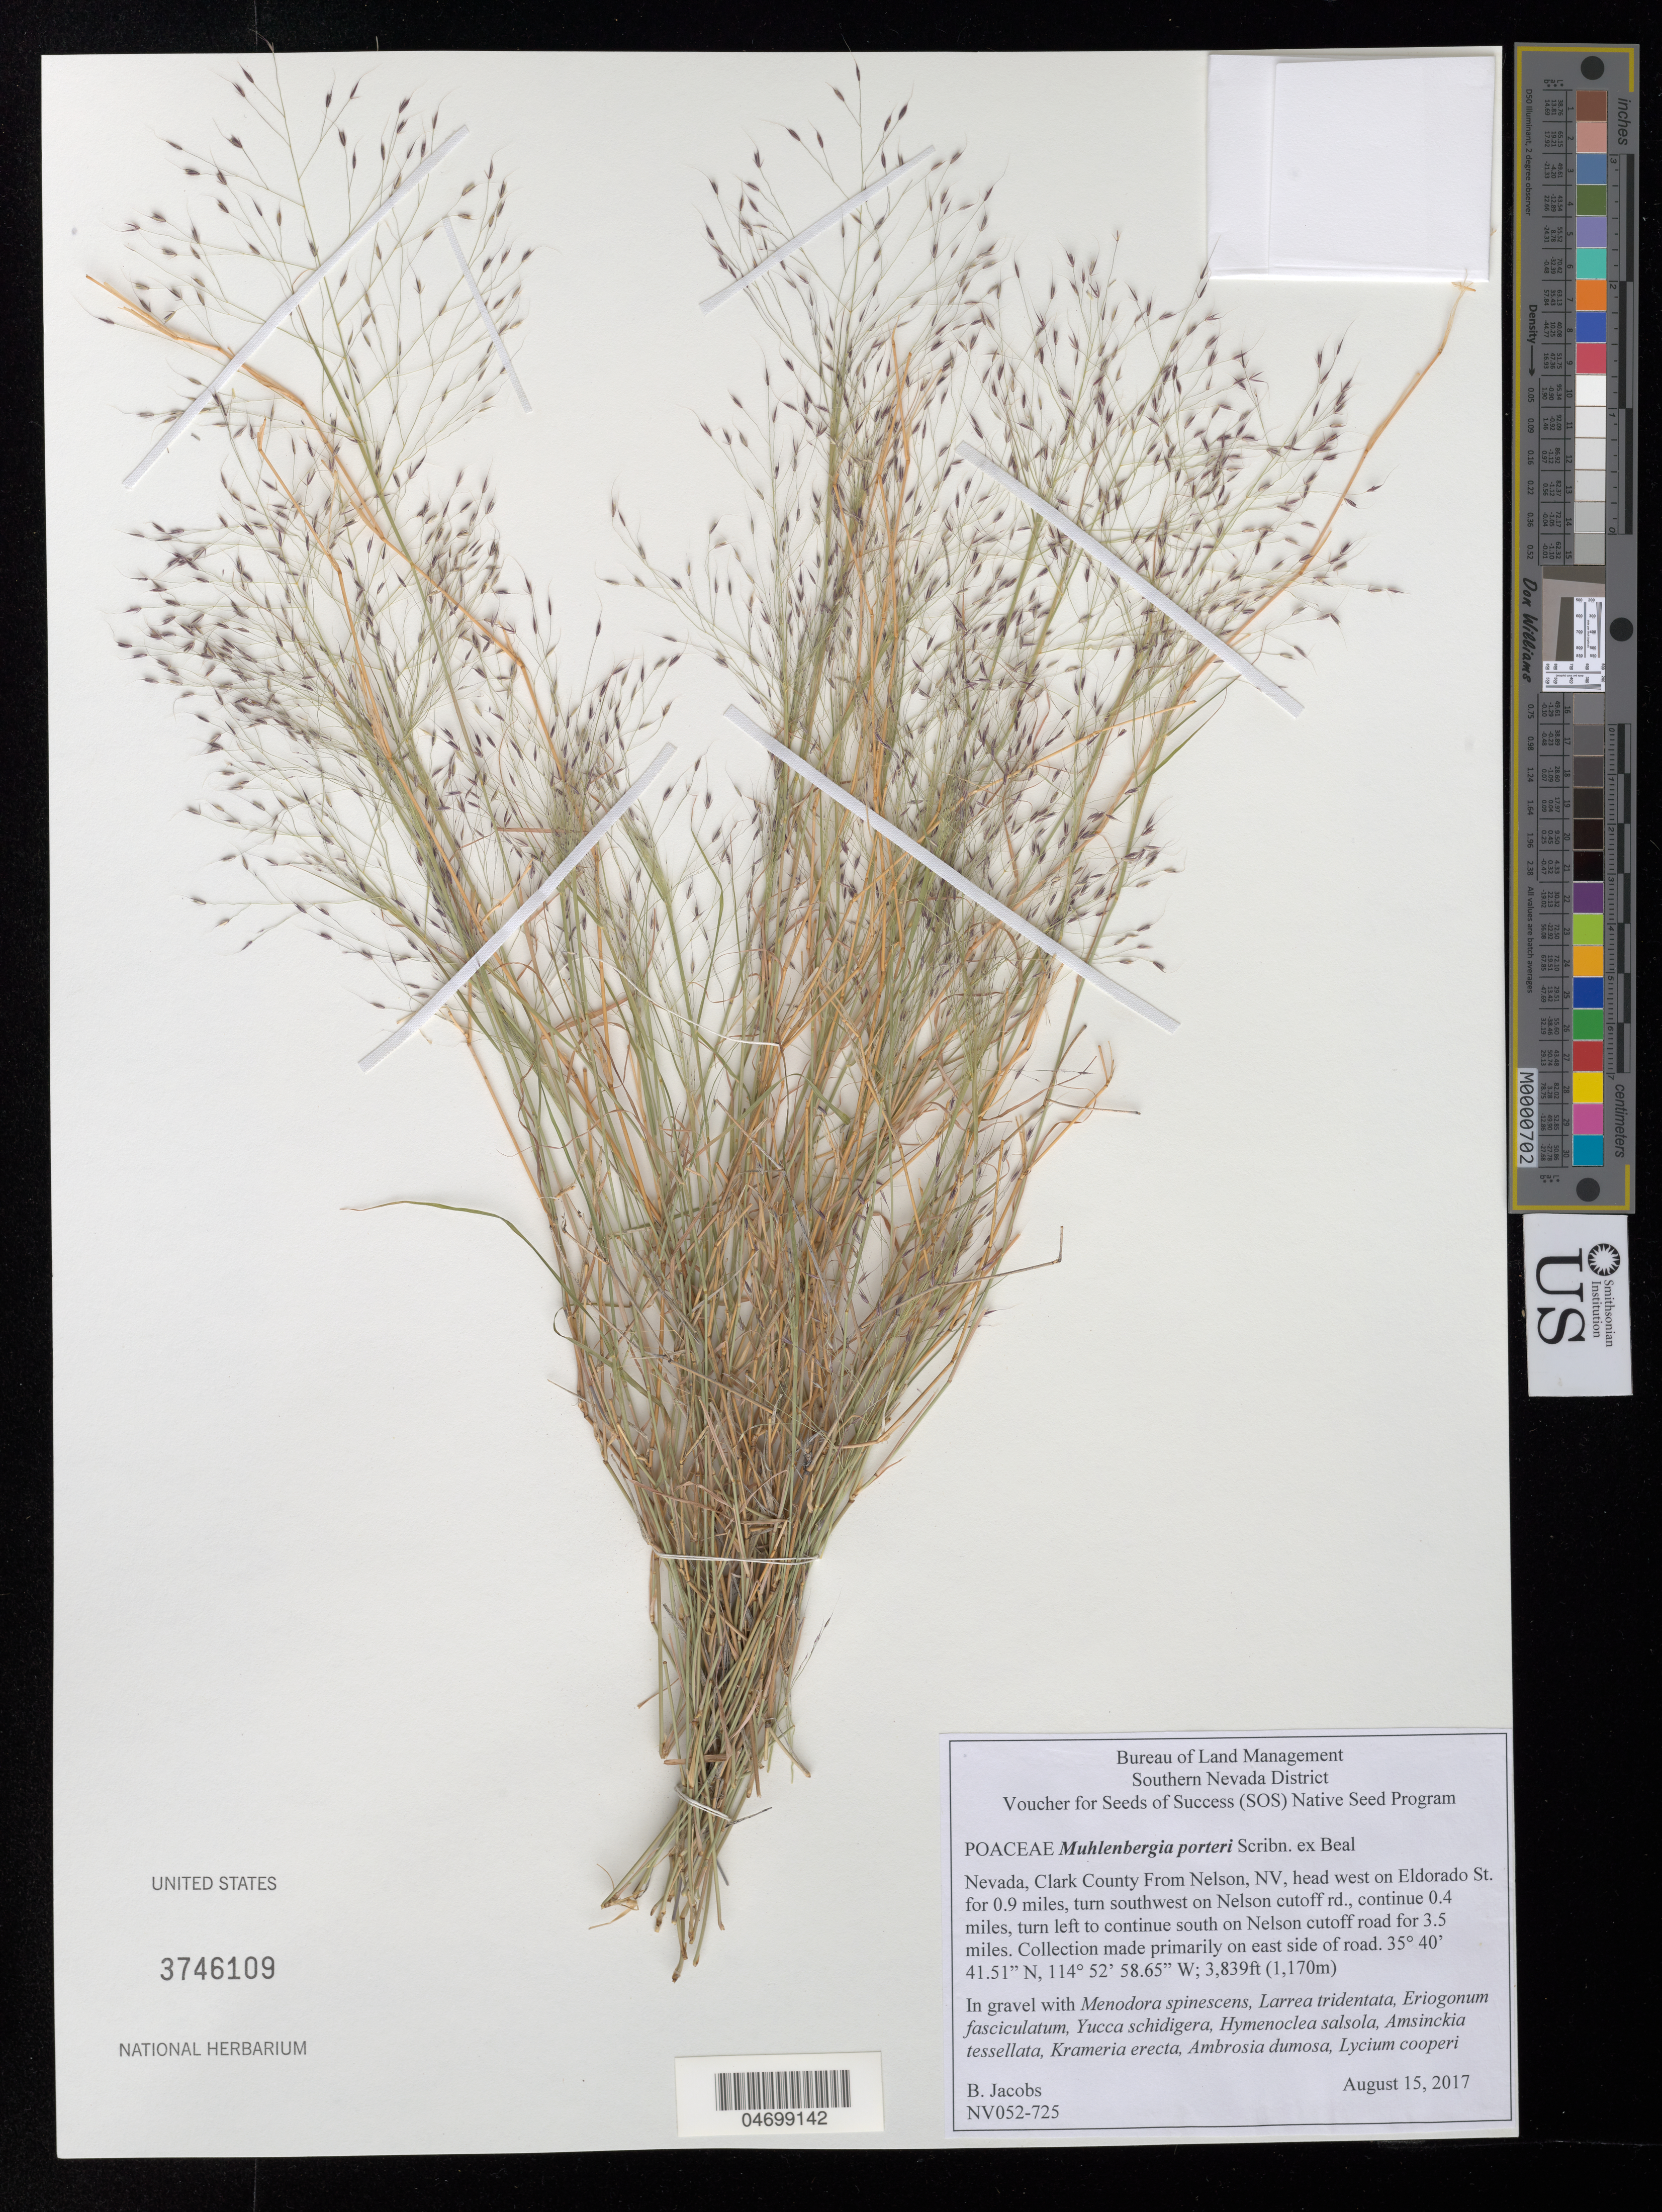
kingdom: Plantae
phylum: Tracheophyta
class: Liliopsida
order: Poales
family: Poaceae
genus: Muhlenbergia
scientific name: Muhlenbergia porteri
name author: Scribn. in W.J. Beal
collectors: B. Jacobs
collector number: NV052-725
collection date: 2017-08-15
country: United States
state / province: Nevada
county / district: Clark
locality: Nelson cutoff road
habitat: In gravel. With Larrea tridentata, Yucca schidigera, Ambrosia dumosa, etc.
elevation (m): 1170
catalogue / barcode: US 3746109